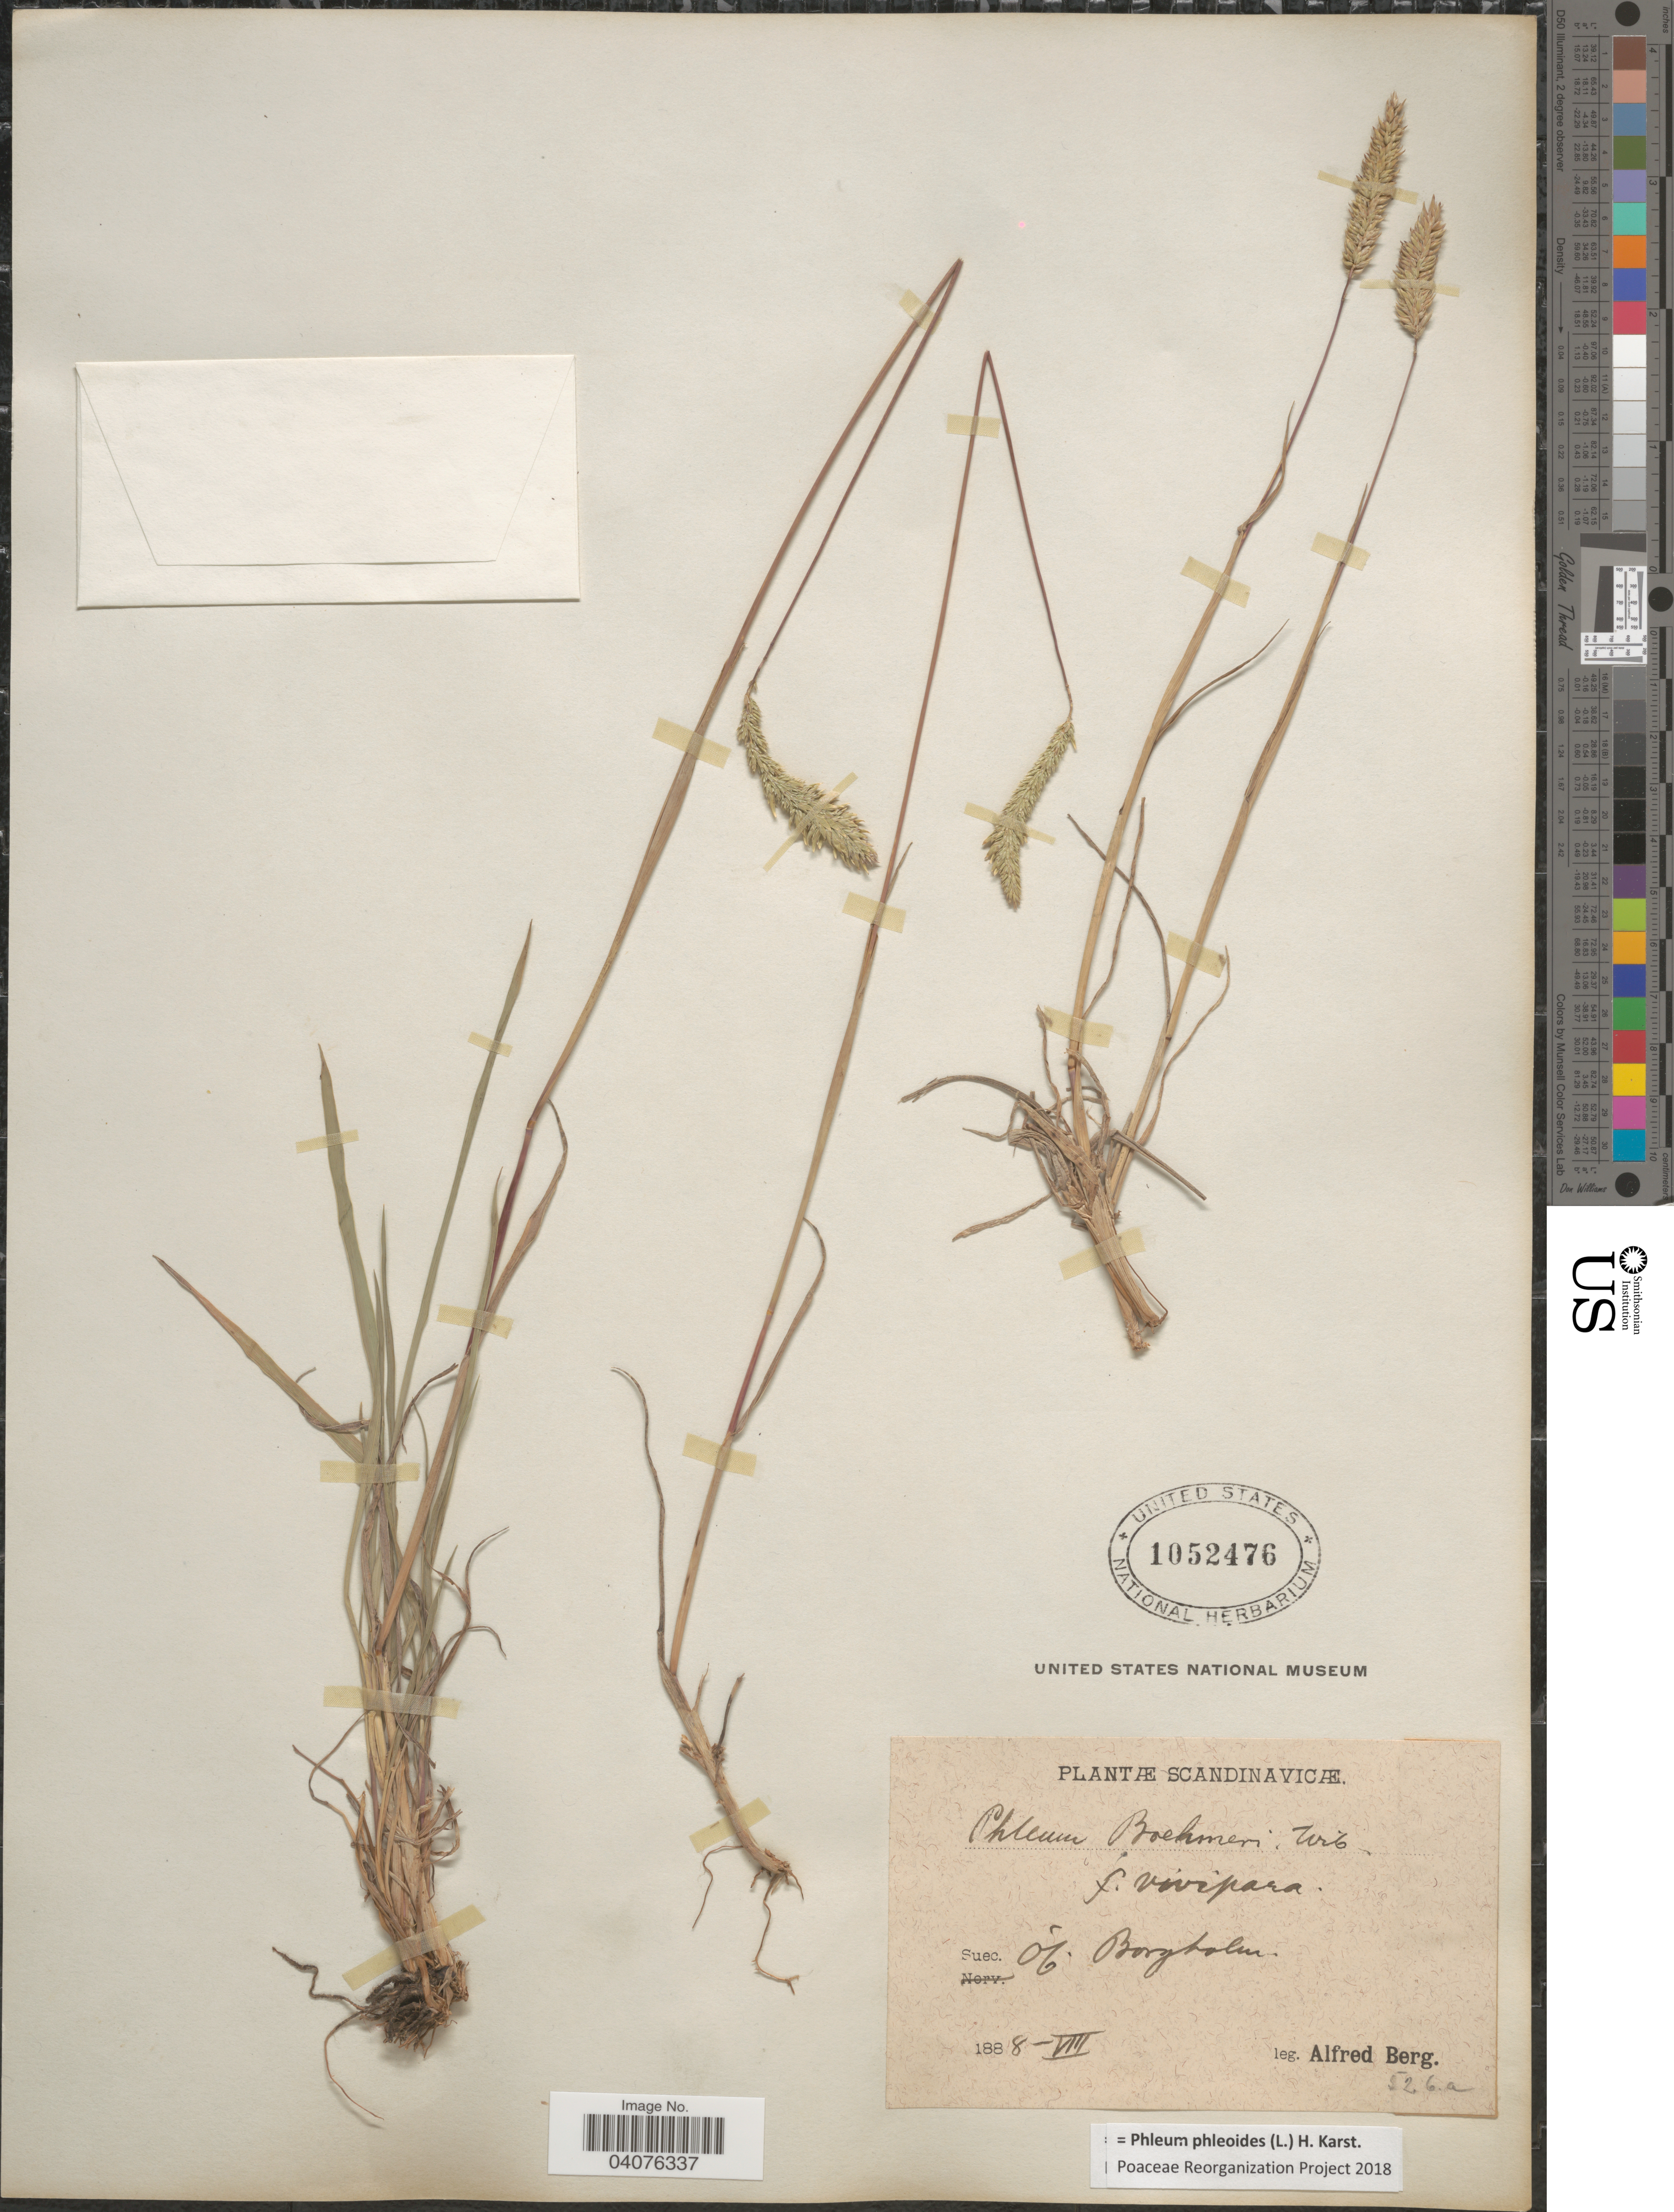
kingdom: Plantae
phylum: Tracheophyta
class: Liliopsida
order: Poales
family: Poaceae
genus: Phleum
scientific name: Phleum phleoides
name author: (L.) H. Karst.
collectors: A. Berg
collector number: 526a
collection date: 1888-08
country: Sweden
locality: Scandinavicæ. Suec. Ob. Borgholm.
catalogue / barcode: US 1052476